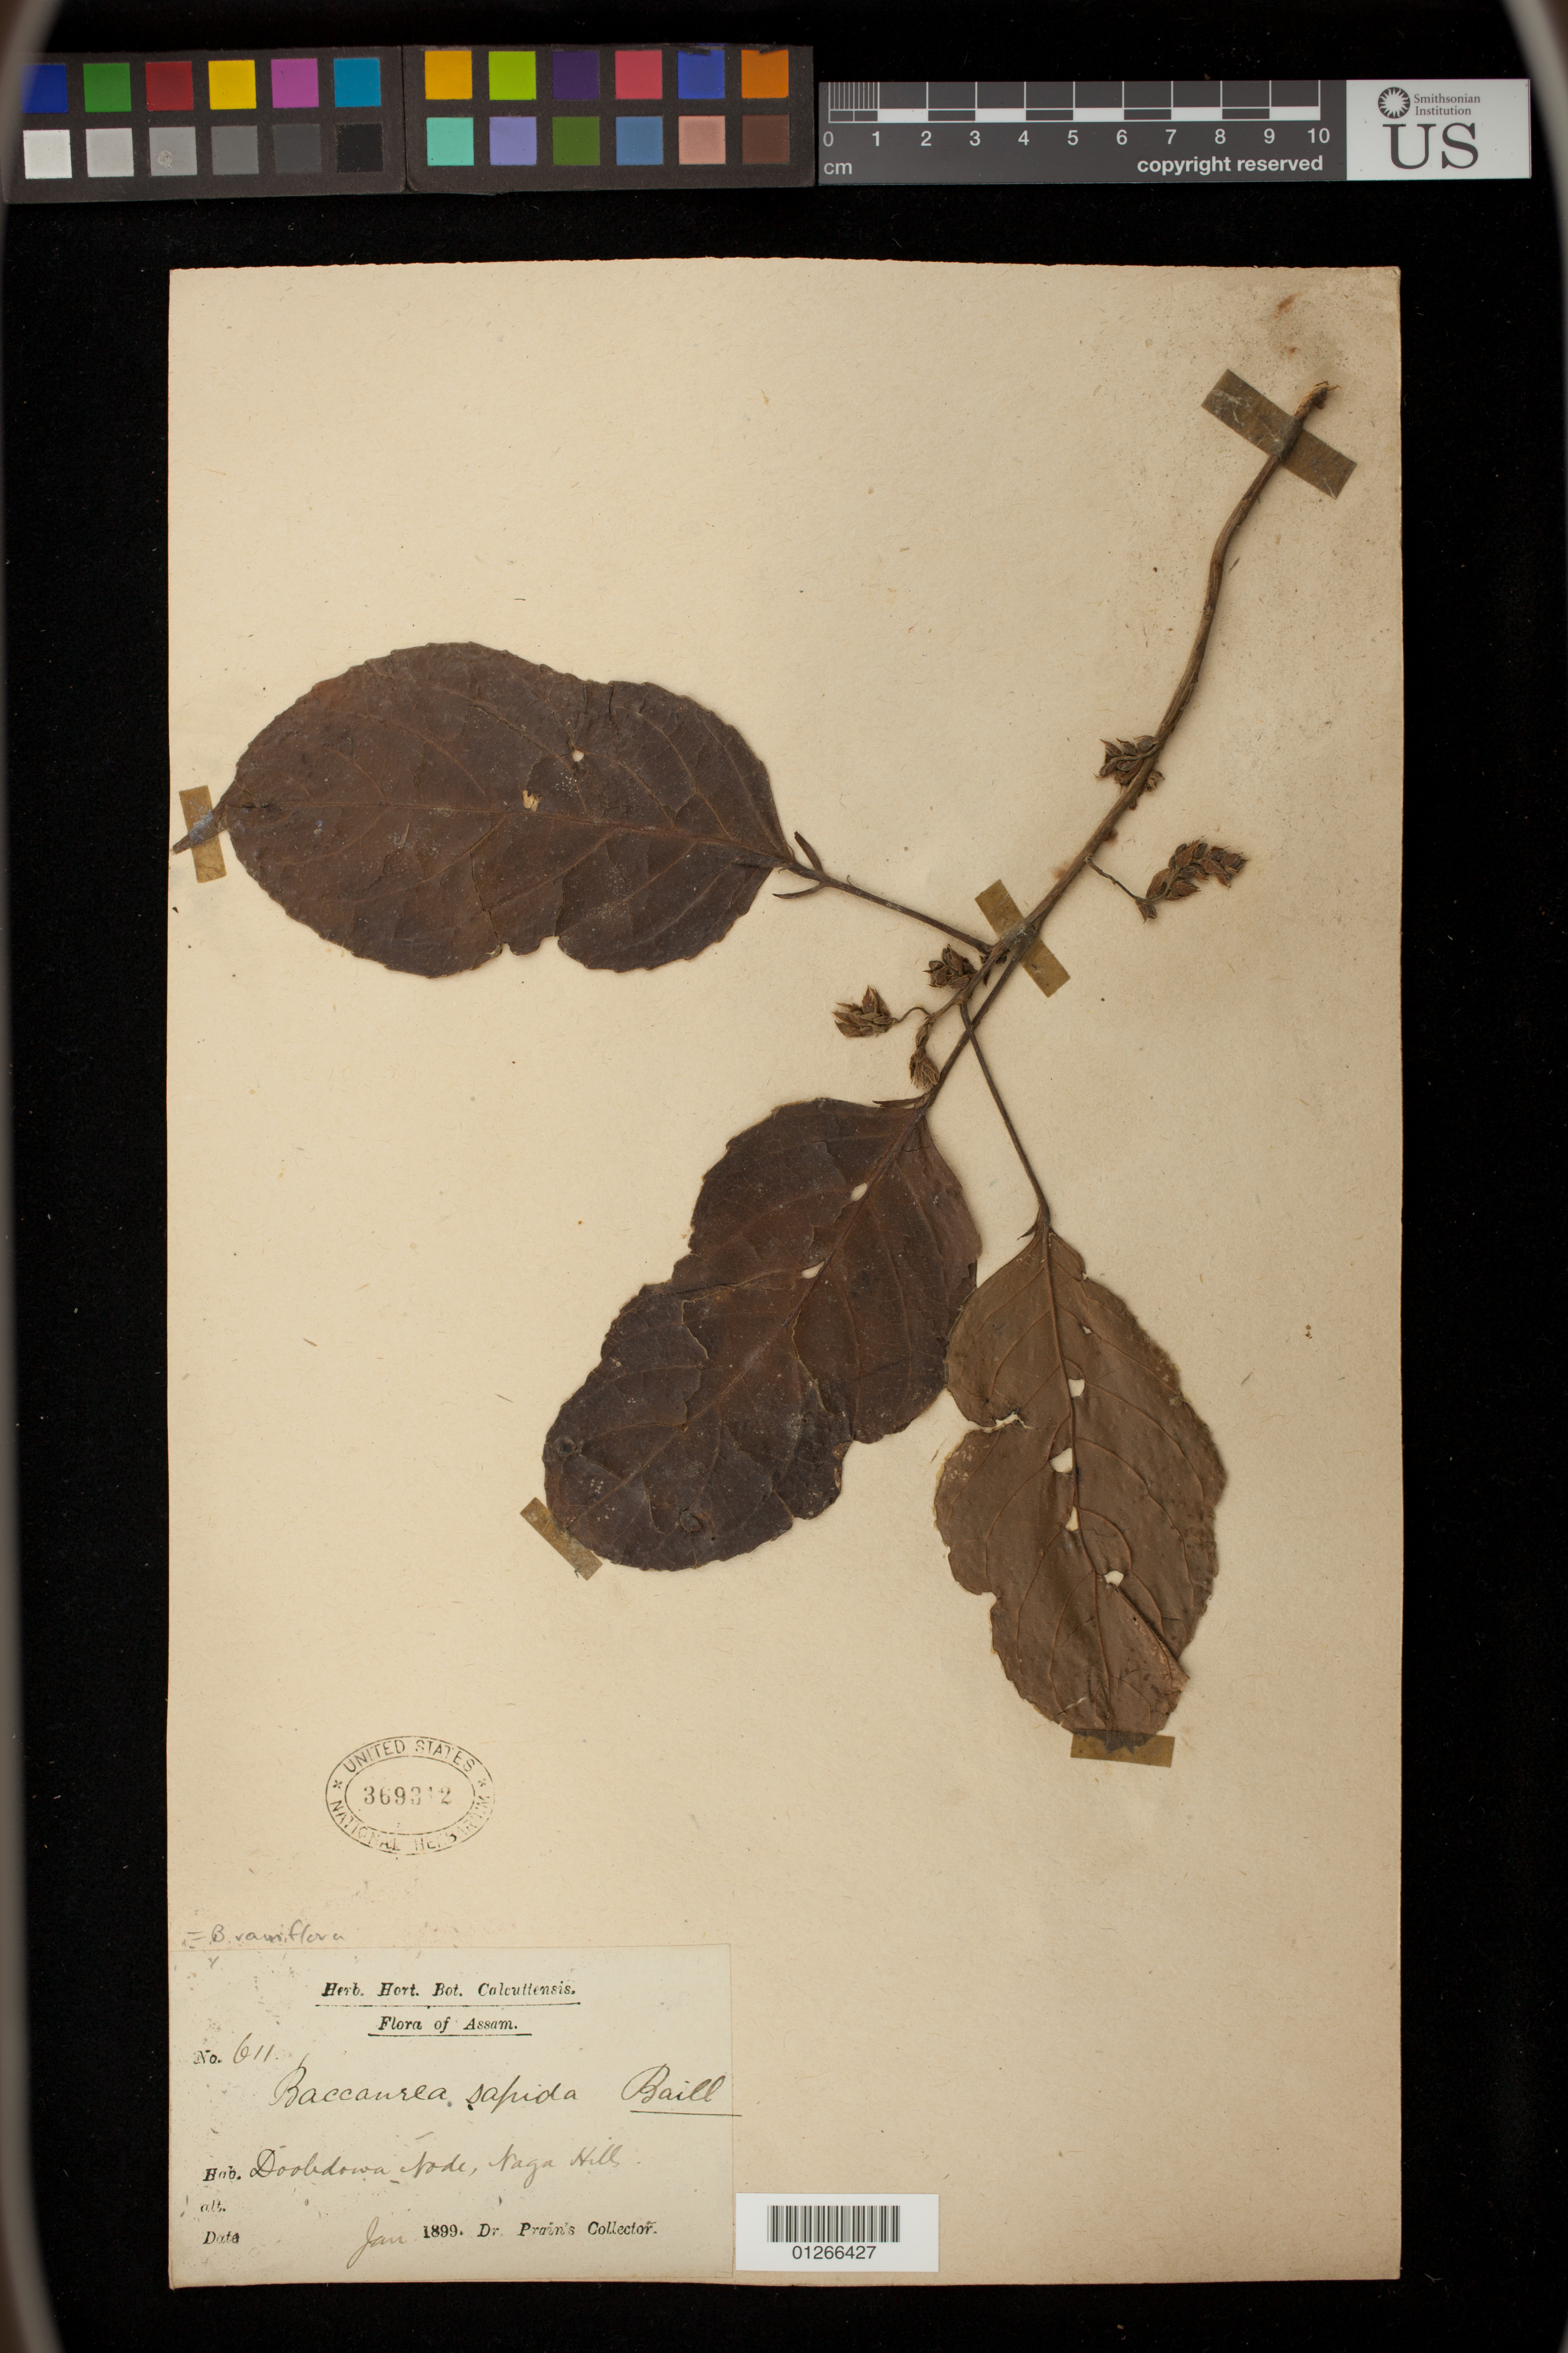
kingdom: Plantae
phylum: Tracheophyta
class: Magnoliopsida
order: Malpighiales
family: Phyllanthaceae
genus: Baccaurea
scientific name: Baccaurea ramiflora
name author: Lour.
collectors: Dr. Prain's collector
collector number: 611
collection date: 1899-01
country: India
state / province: Assam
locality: Doobdowa Node, Naga Hills